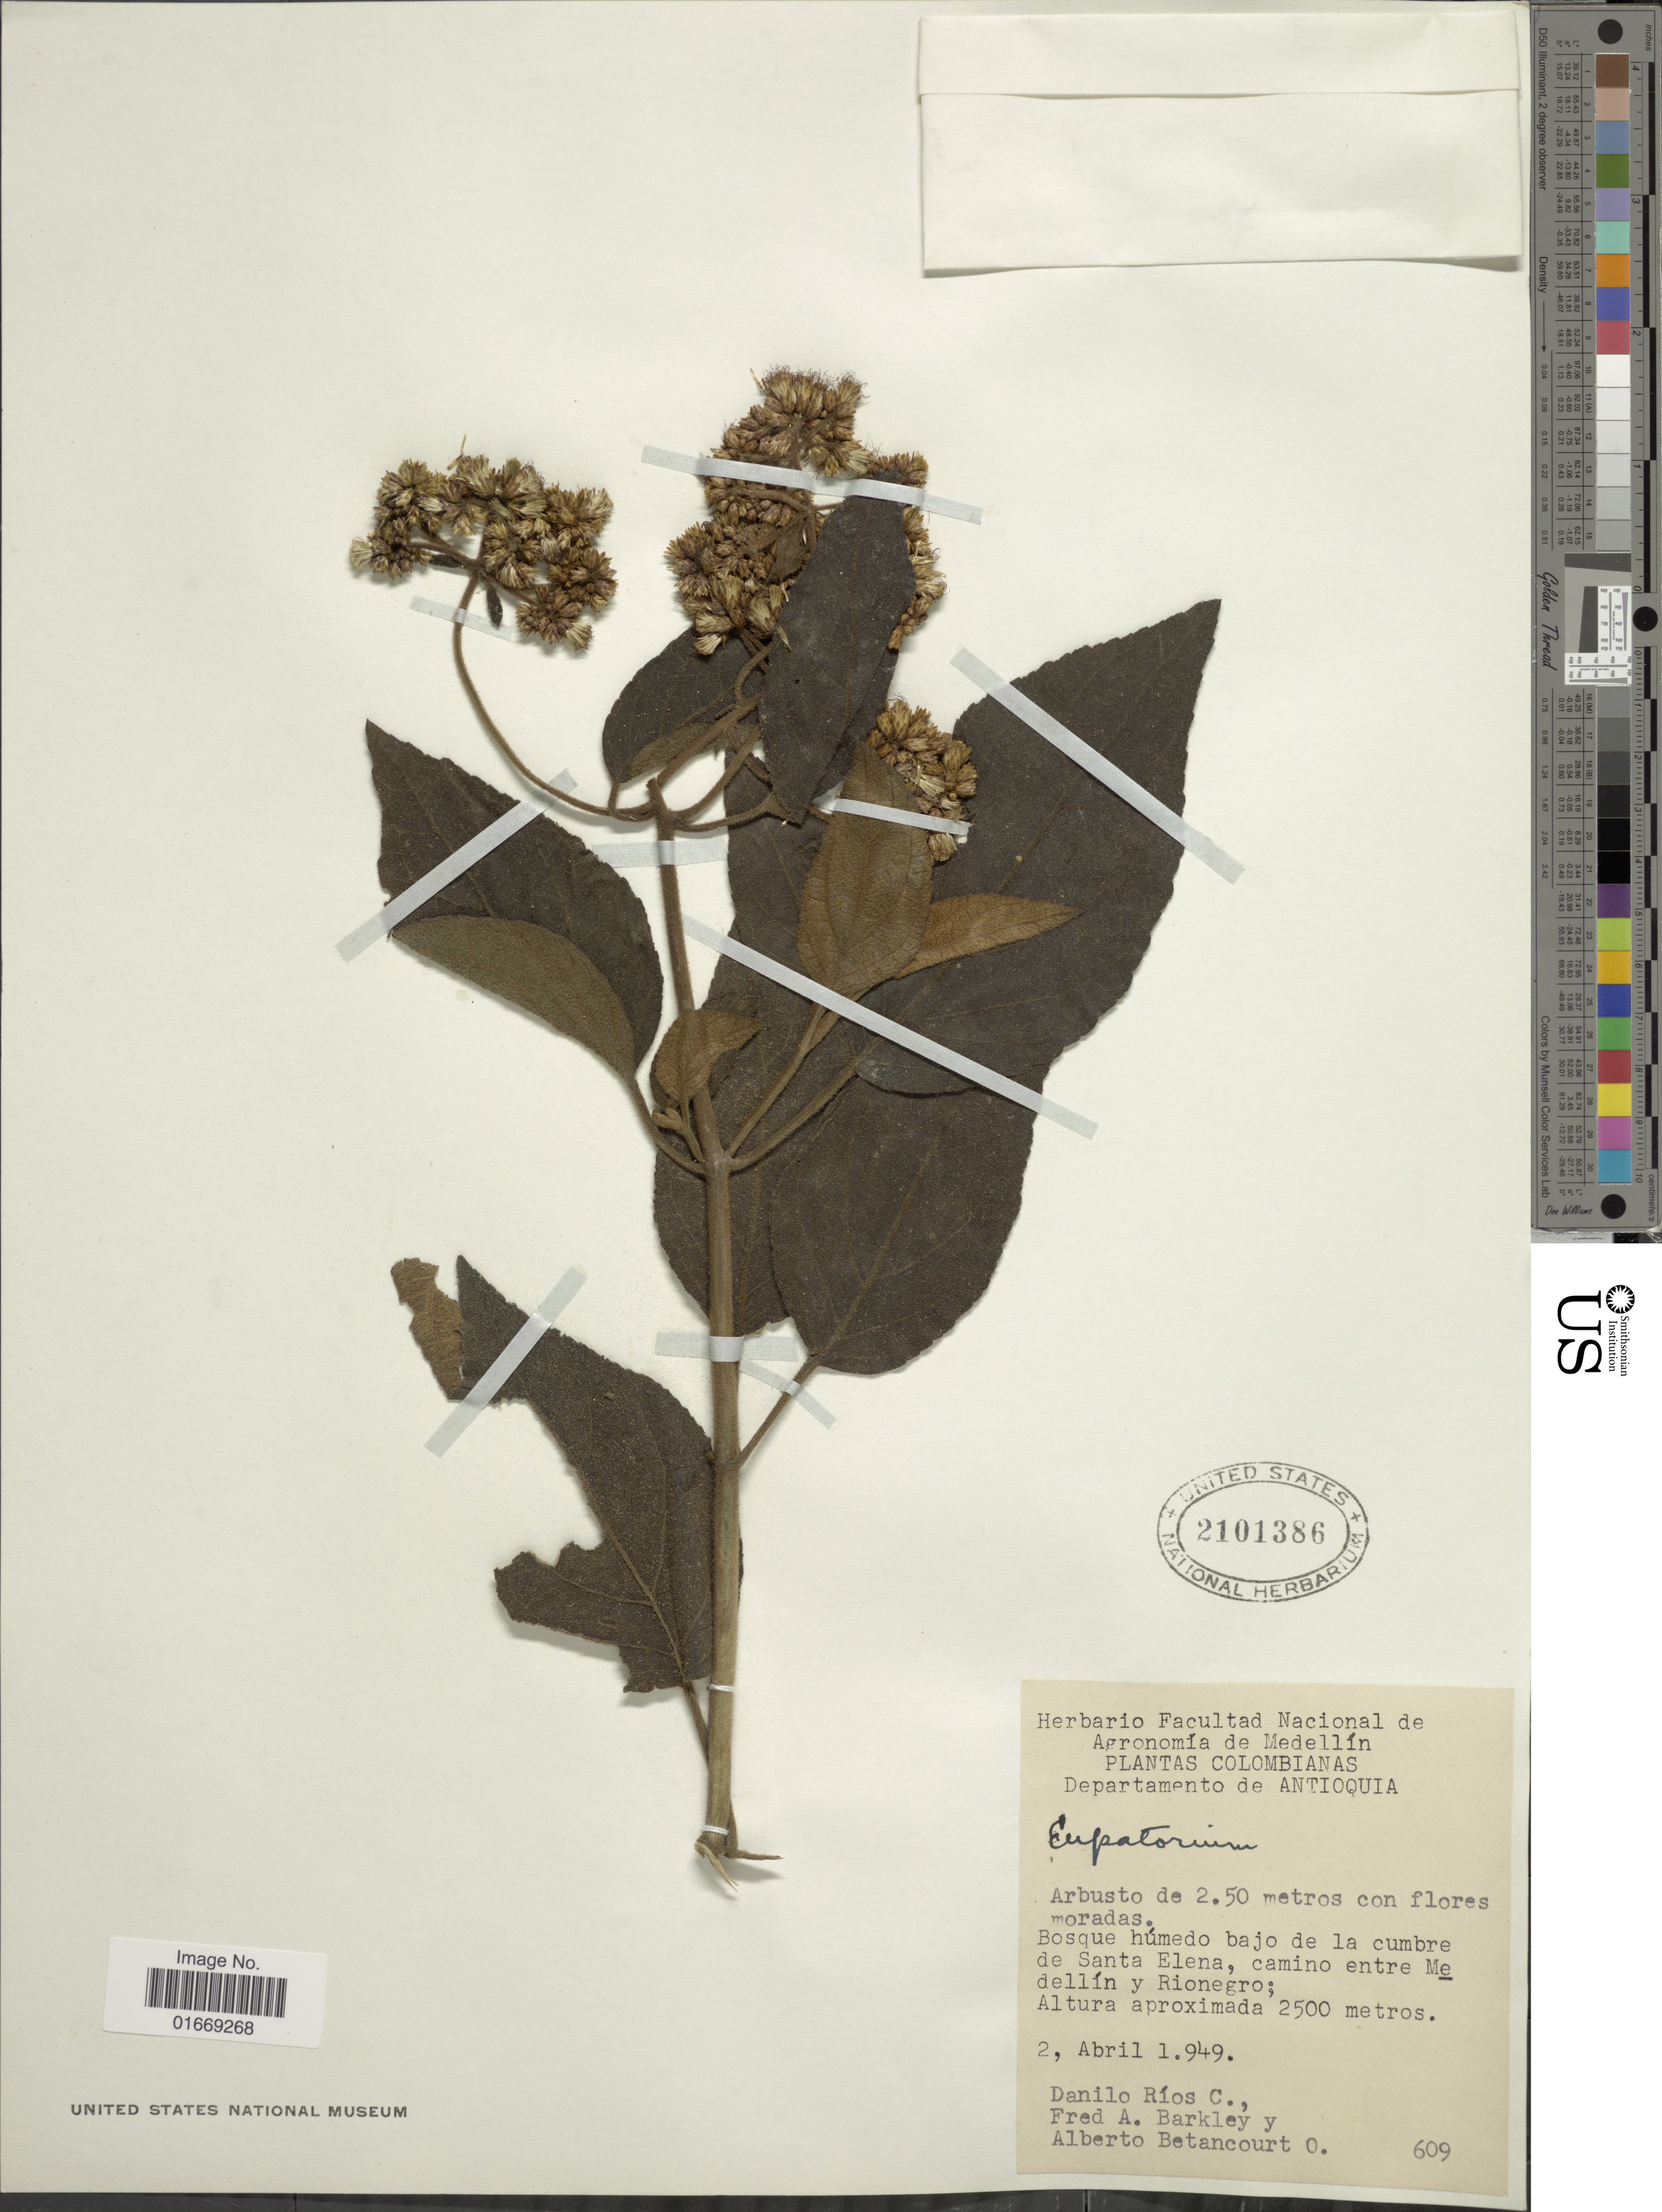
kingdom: Plantae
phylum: Tracheophyta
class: Magnoliopsida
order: Asterales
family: Asteraceae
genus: Hebeclinium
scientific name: Hebeclinium phoenicticum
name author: (B.L. Rob.) R.M. King & H. Rob.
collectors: D. Ríos, F. A. Barkley & A. Betancourt O.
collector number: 609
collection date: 1949-04-02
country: Colombia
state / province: Antioquia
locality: Departamento de Antioquia. Bosque húmedo bajo de la cumbre de Santa Elena, camino entre Medellín y Rionegro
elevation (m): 2500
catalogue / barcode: US 2101386